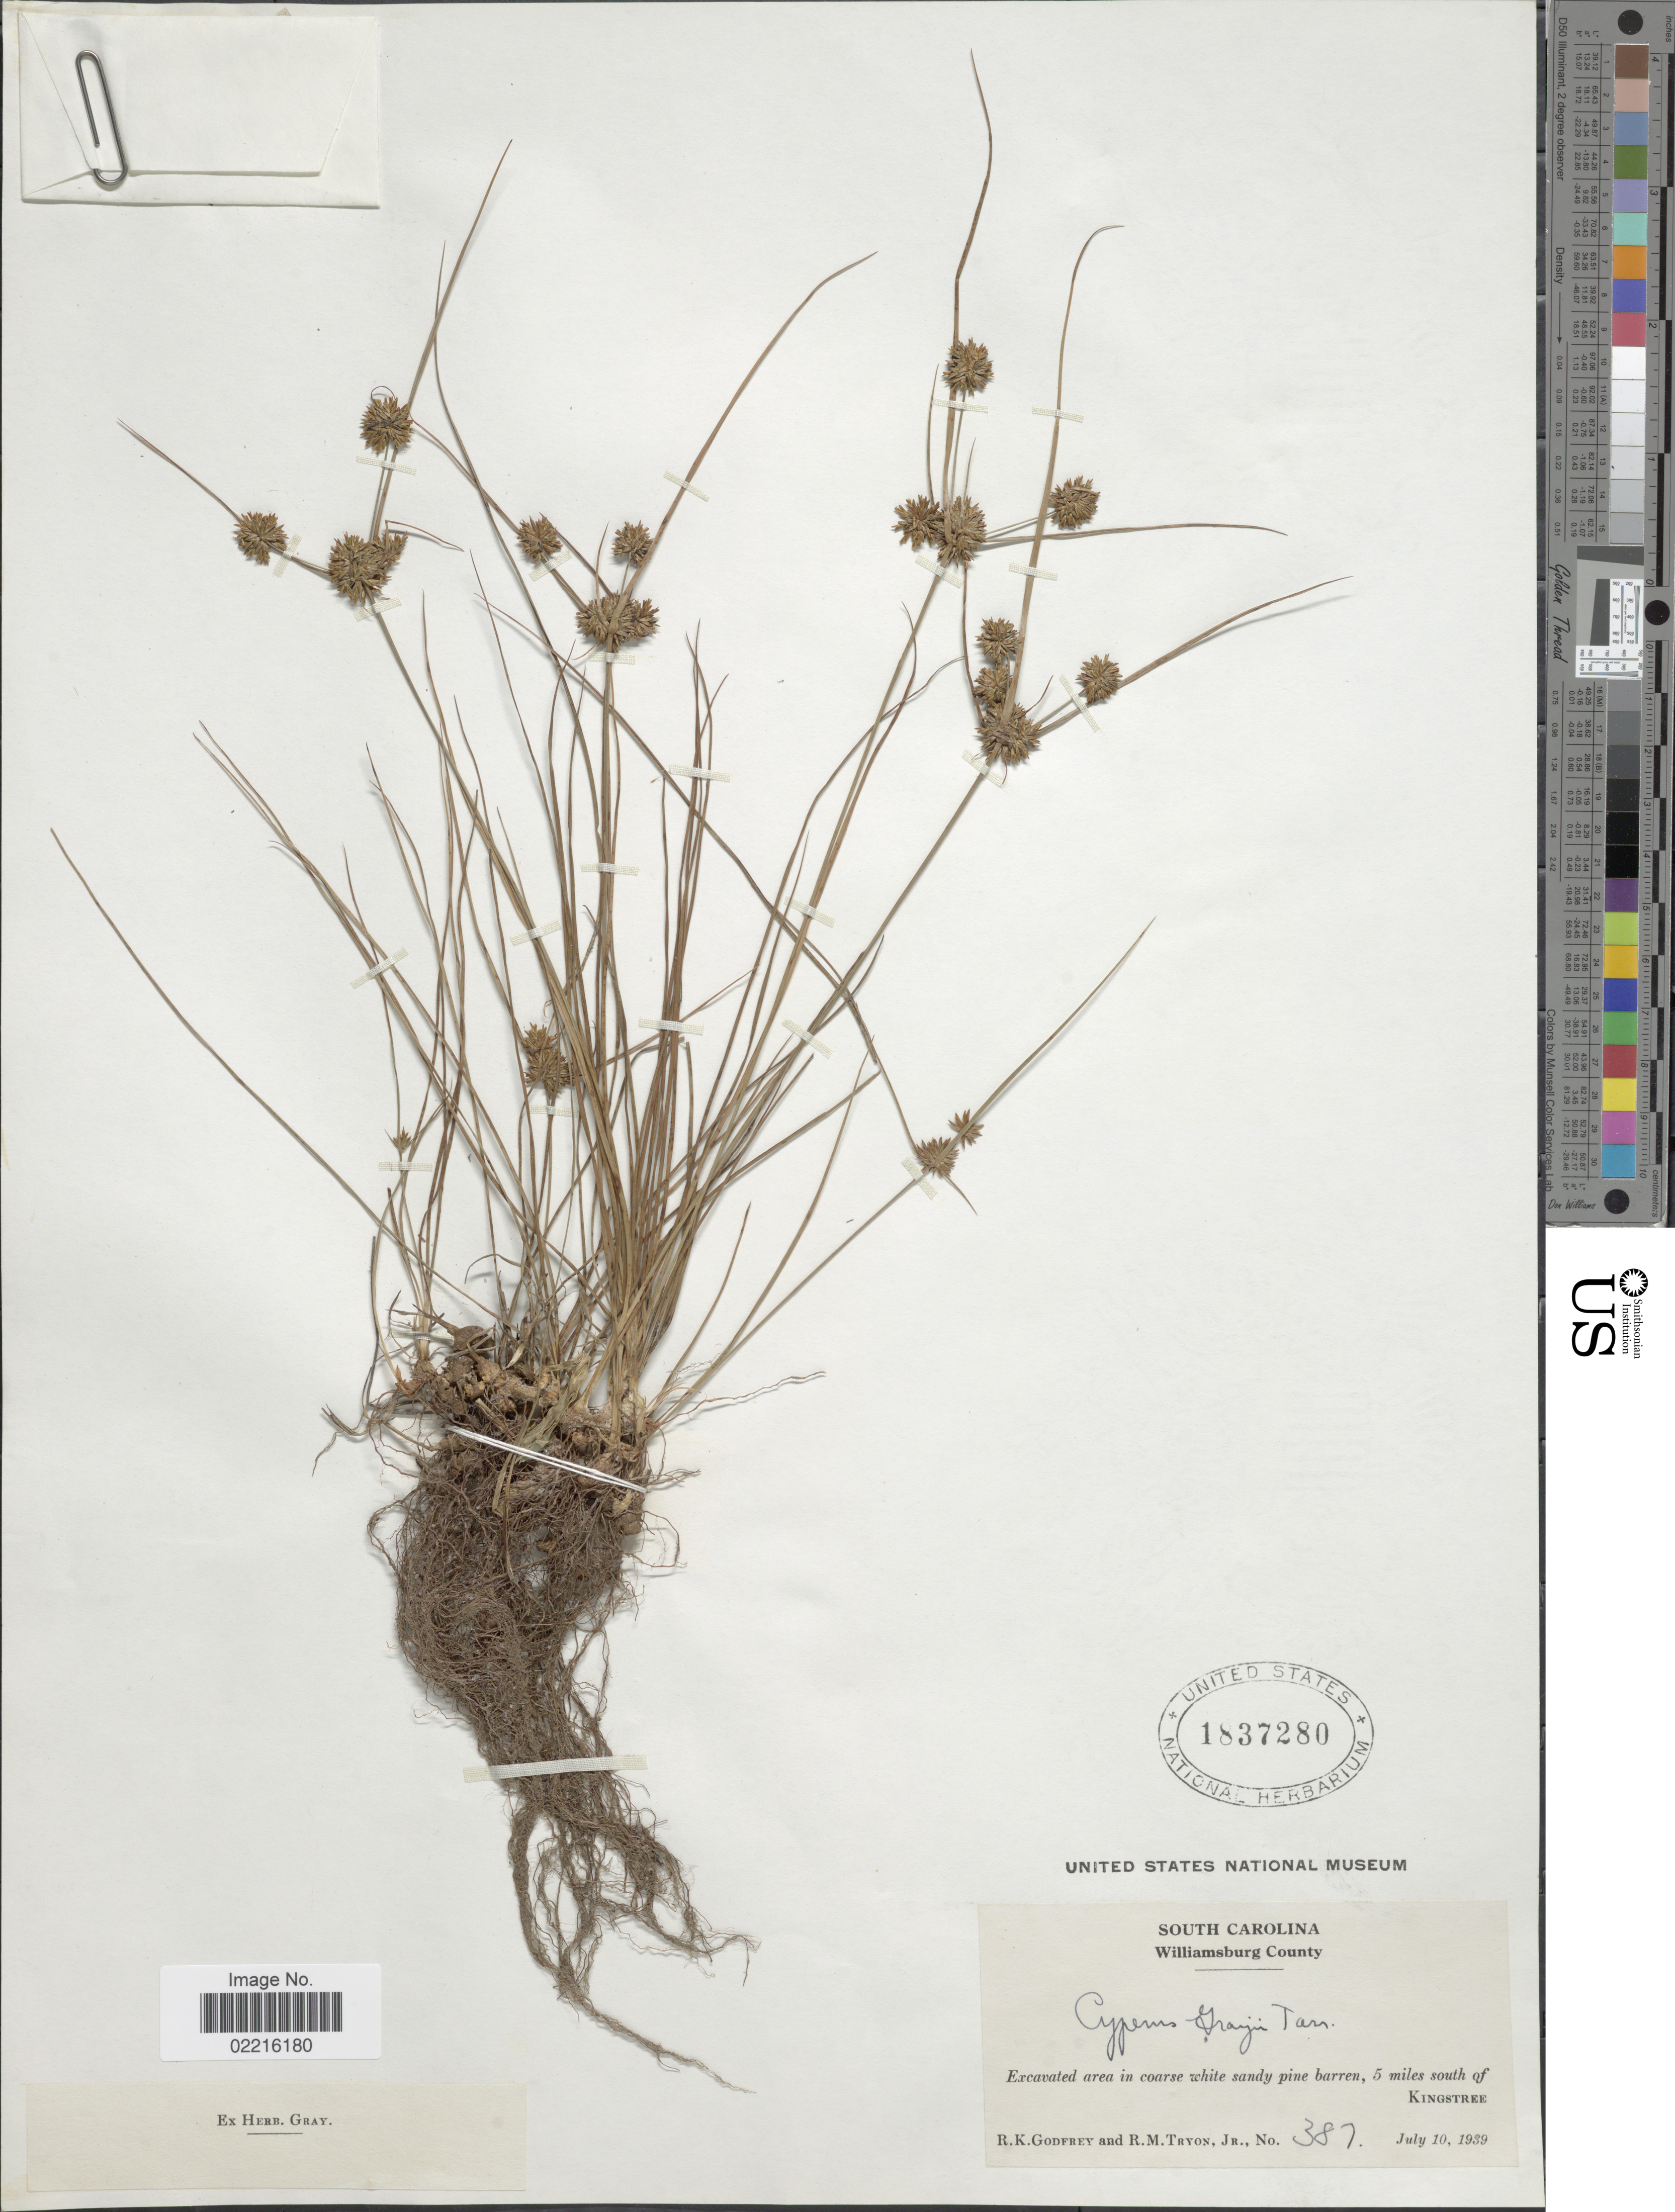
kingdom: Plantae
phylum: Tracheophyta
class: Liliopsida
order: Poales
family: Cyperaceae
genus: Cyperus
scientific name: Cyperus grayi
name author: Torr.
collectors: R. K. Godfrey & R. M. Tryon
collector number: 387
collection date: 1939-07-10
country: United States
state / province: South Carolina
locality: Williamsburg County, Excavated area in coarse white sandy pine barren, 5 miles south of Kingstree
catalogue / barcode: US 1837280